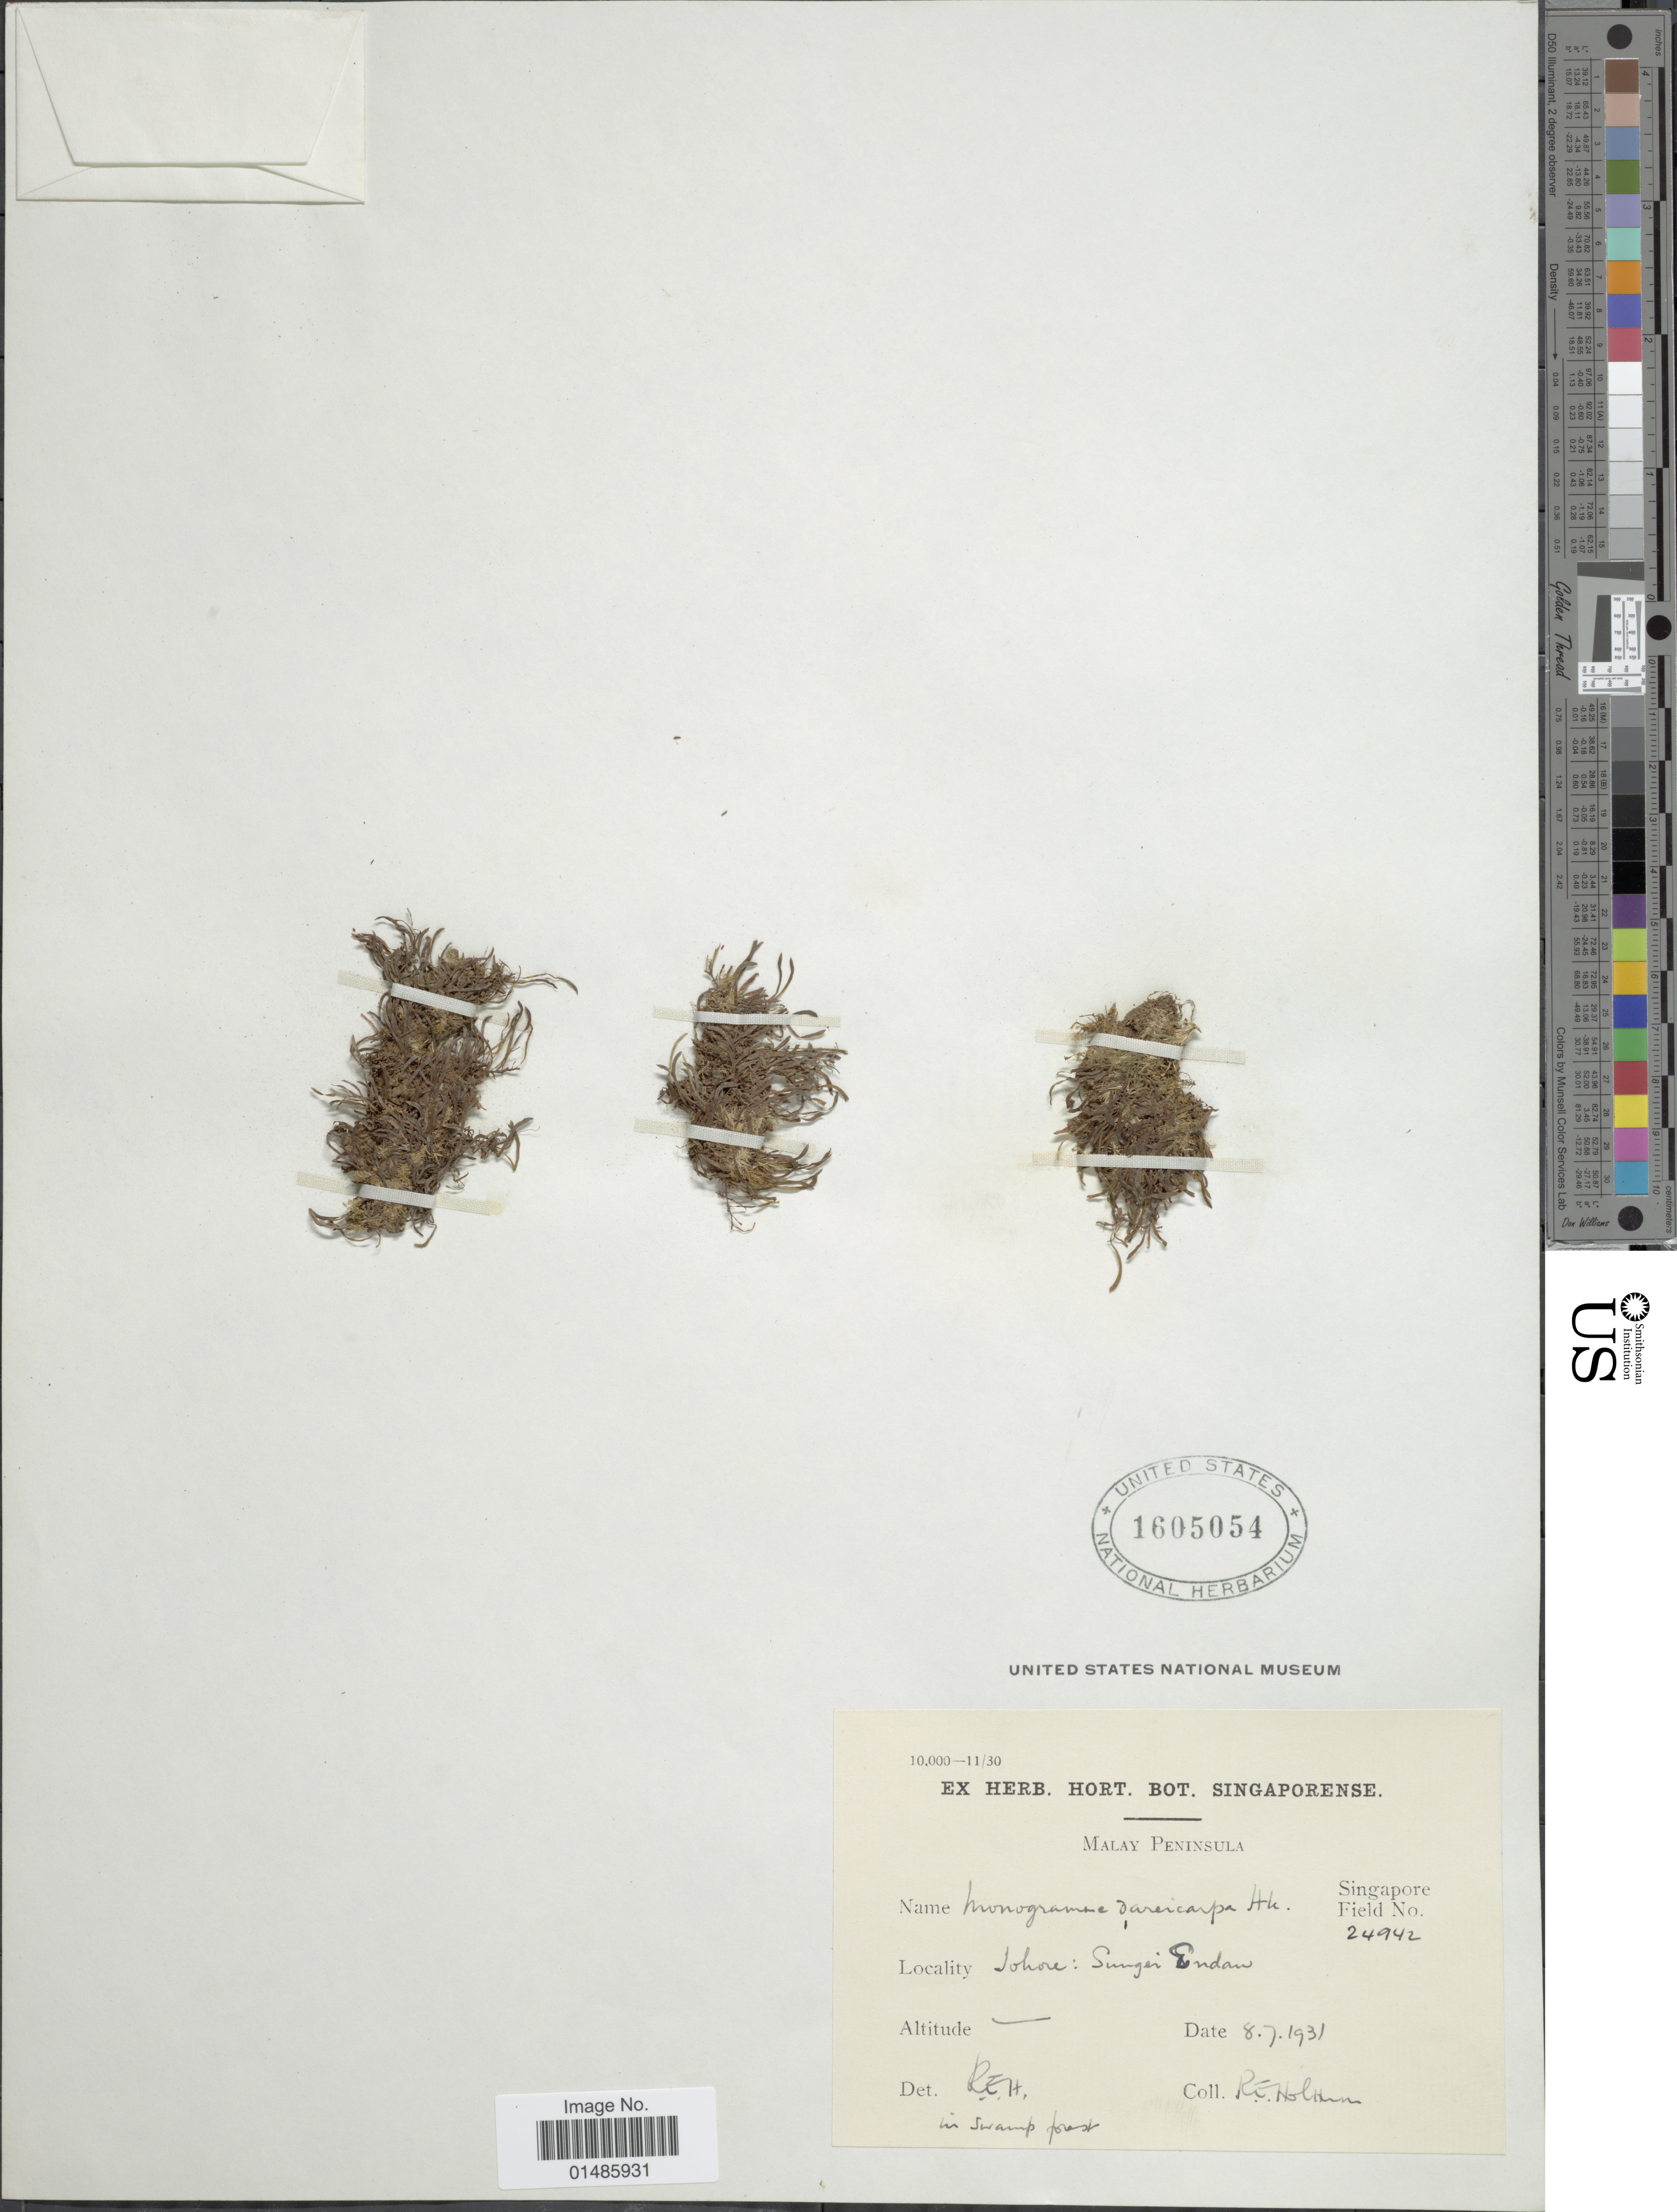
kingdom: Plantae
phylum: Tracheophyta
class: Polypodiopsida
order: Polypodiales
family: Pteridaceae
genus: Haplopteris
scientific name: Haplopteris dareicarpa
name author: (Hook.) S. Linds. & W.C. Chen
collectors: R. E. Holttum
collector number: Singapore Field 24942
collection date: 1931-07-08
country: Malaysia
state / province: Johor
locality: Malay Peninsula. Johore: Sungei Endan.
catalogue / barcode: US 1605054